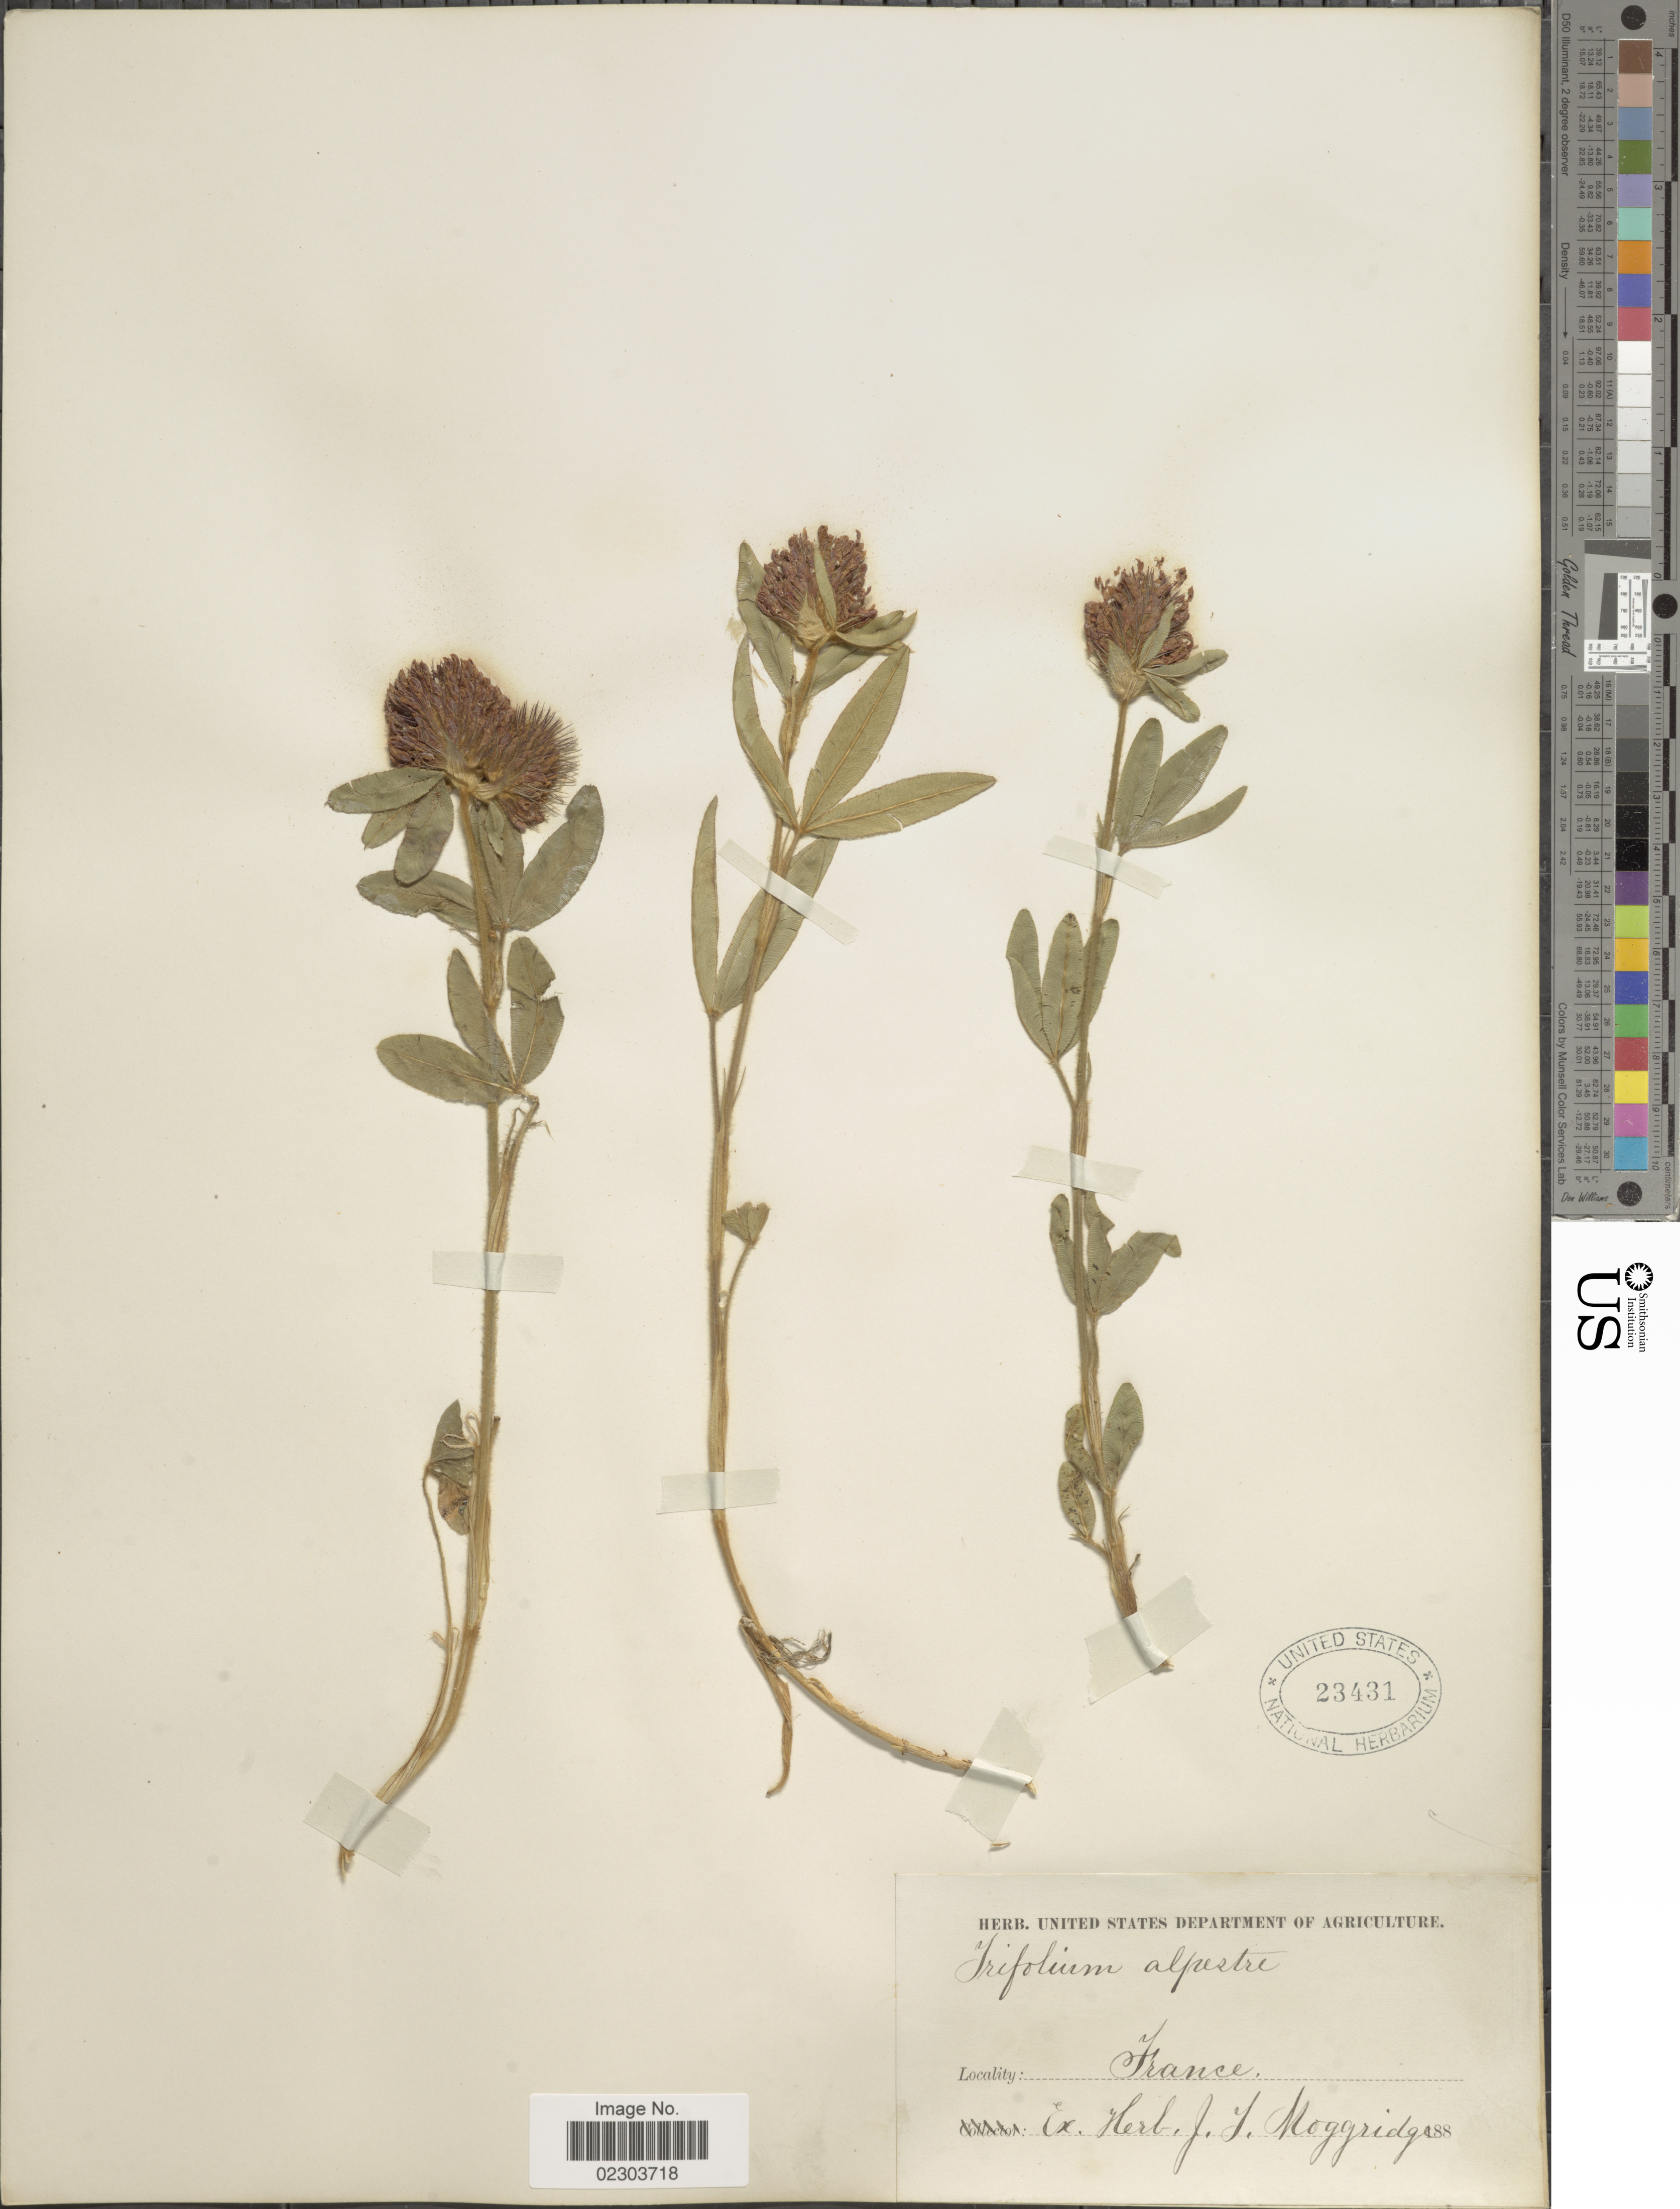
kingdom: Plantae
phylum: Tracheophyta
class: Magnoliopsida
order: Fabales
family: Fabaceae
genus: Trifolium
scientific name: Trifolium alpestre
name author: L.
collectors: ex herb. J.T. Moggridge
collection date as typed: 188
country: France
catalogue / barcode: US 23431